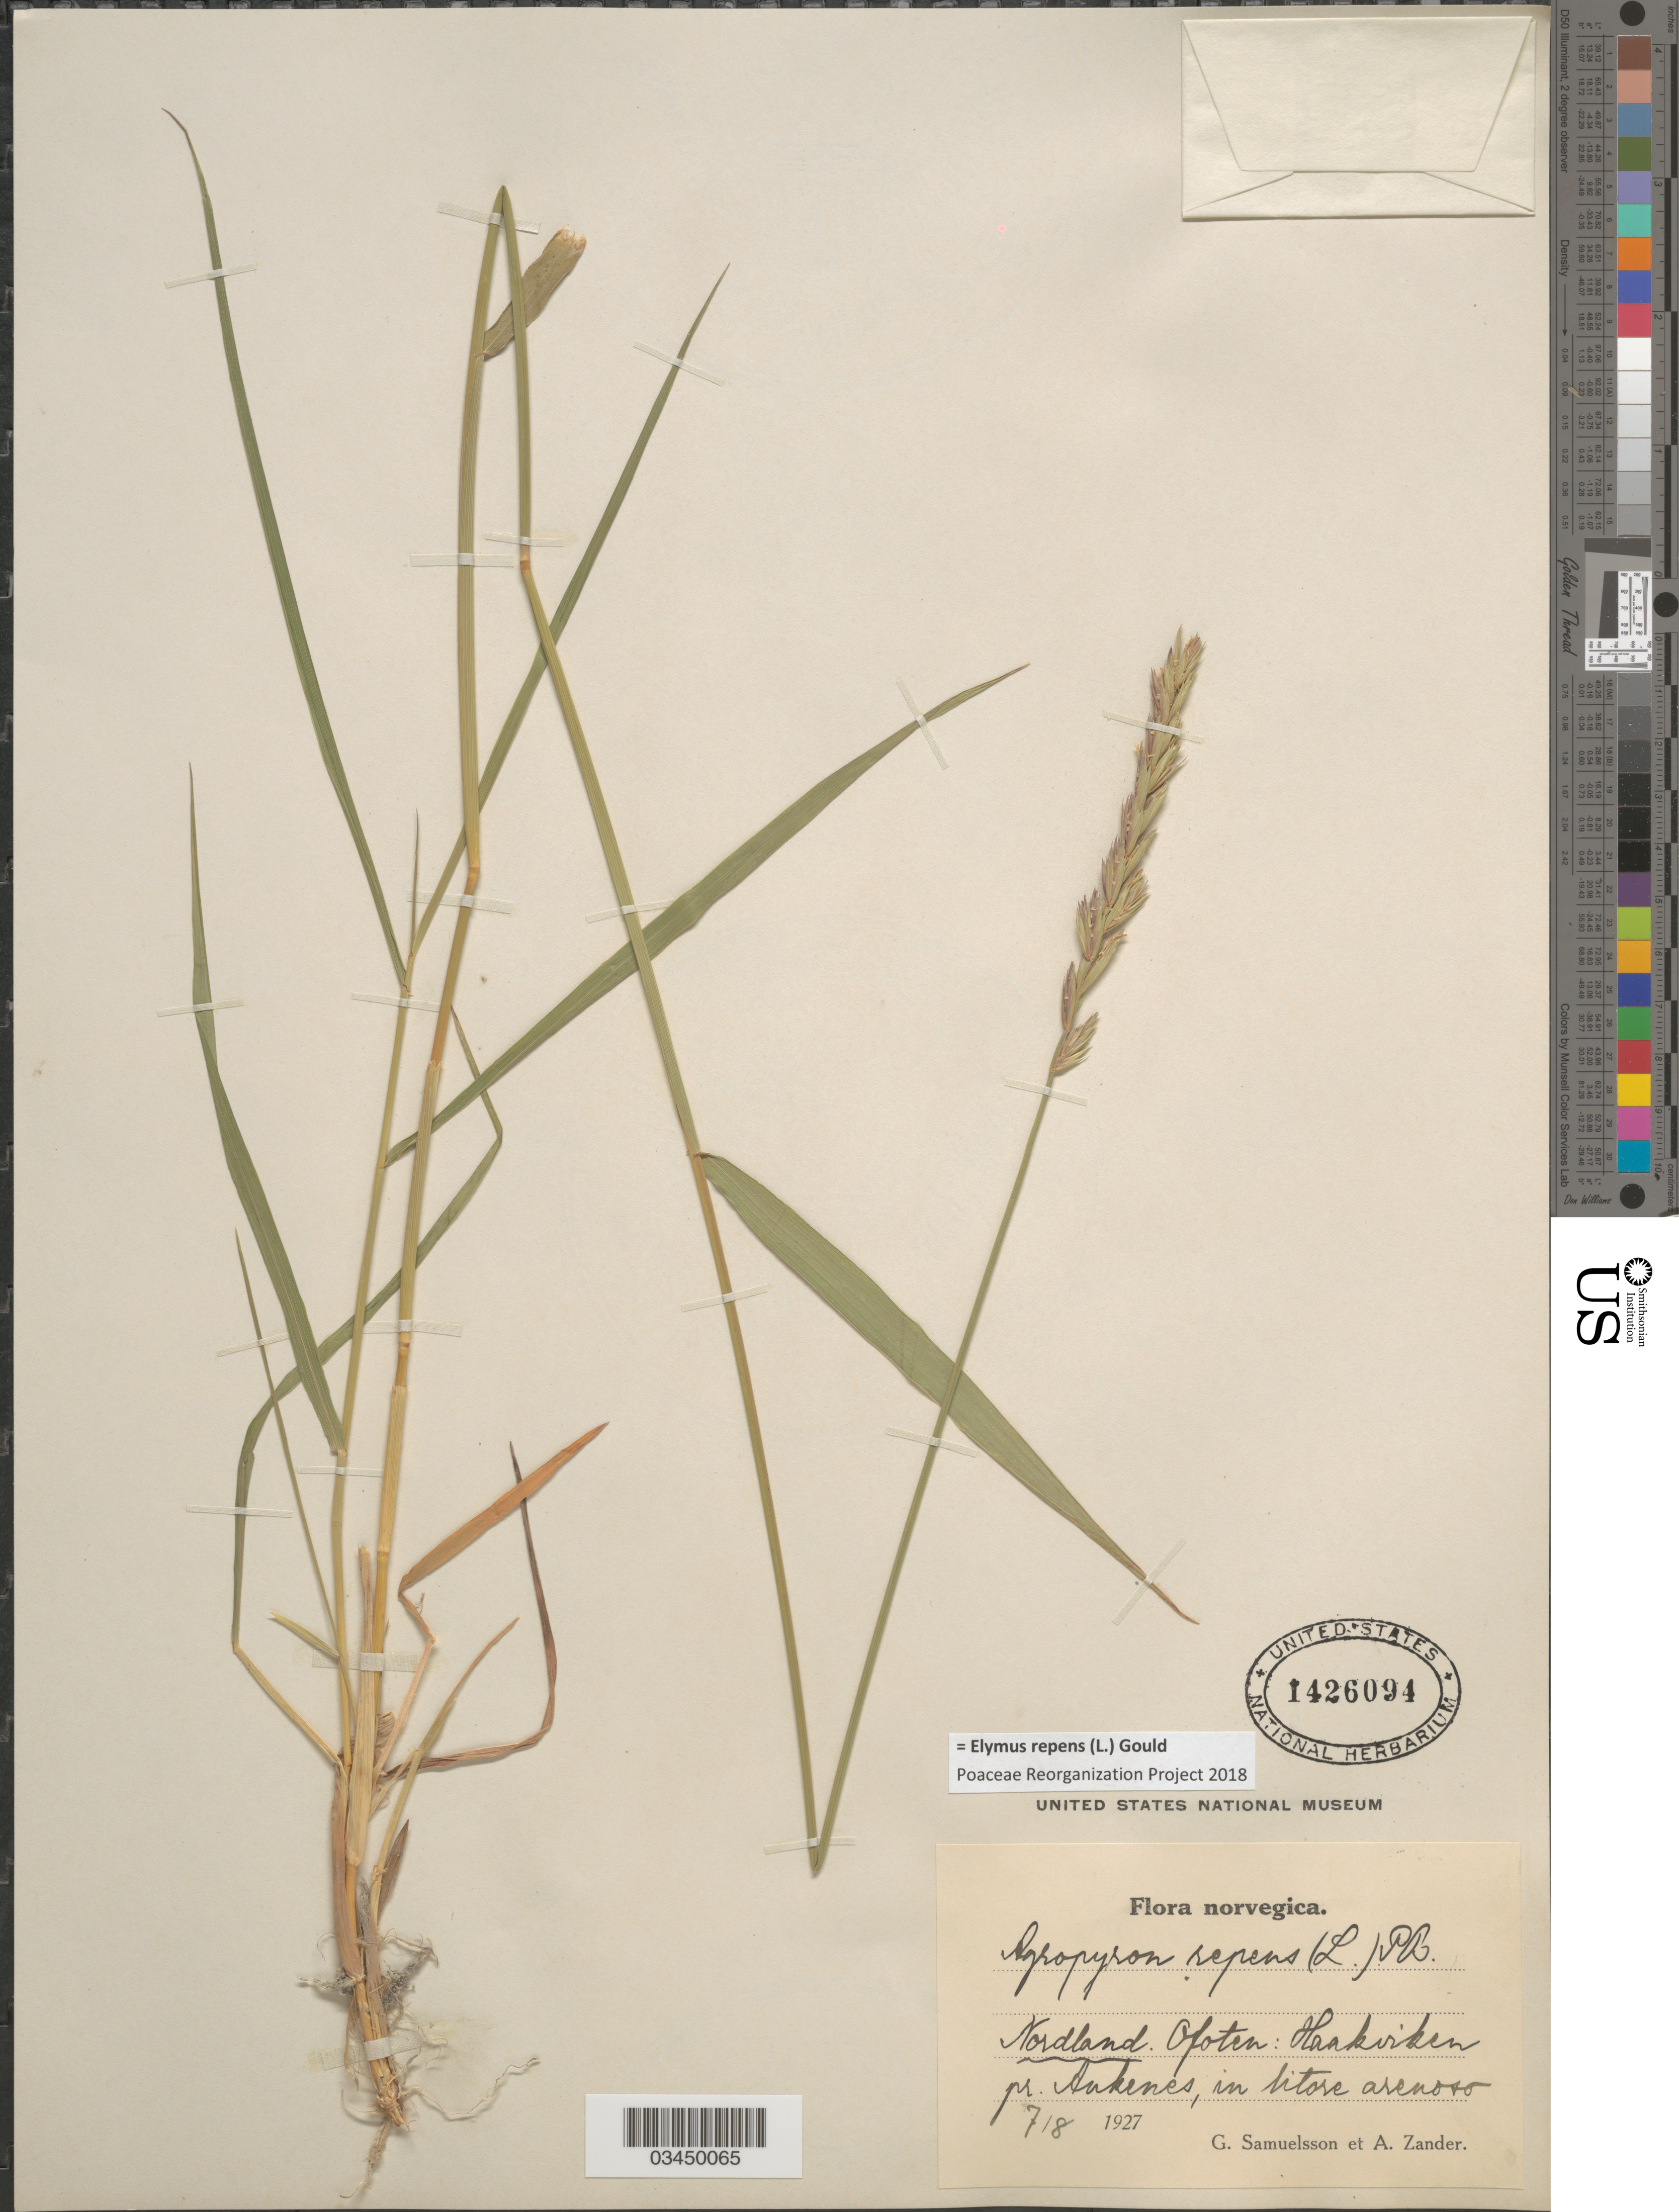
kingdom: Plantae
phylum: Tracheophyta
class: Liliopsida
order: Poales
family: Poaceae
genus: Elymus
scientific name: Elymus repens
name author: (L.) Gould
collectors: G. Samuelsson & A. Zander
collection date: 1927-08-07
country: Norway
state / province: Nordland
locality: Norvegica. Ofoten: Haakirken pr. Ankenes, in litore arenoso.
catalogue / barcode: US 1426094